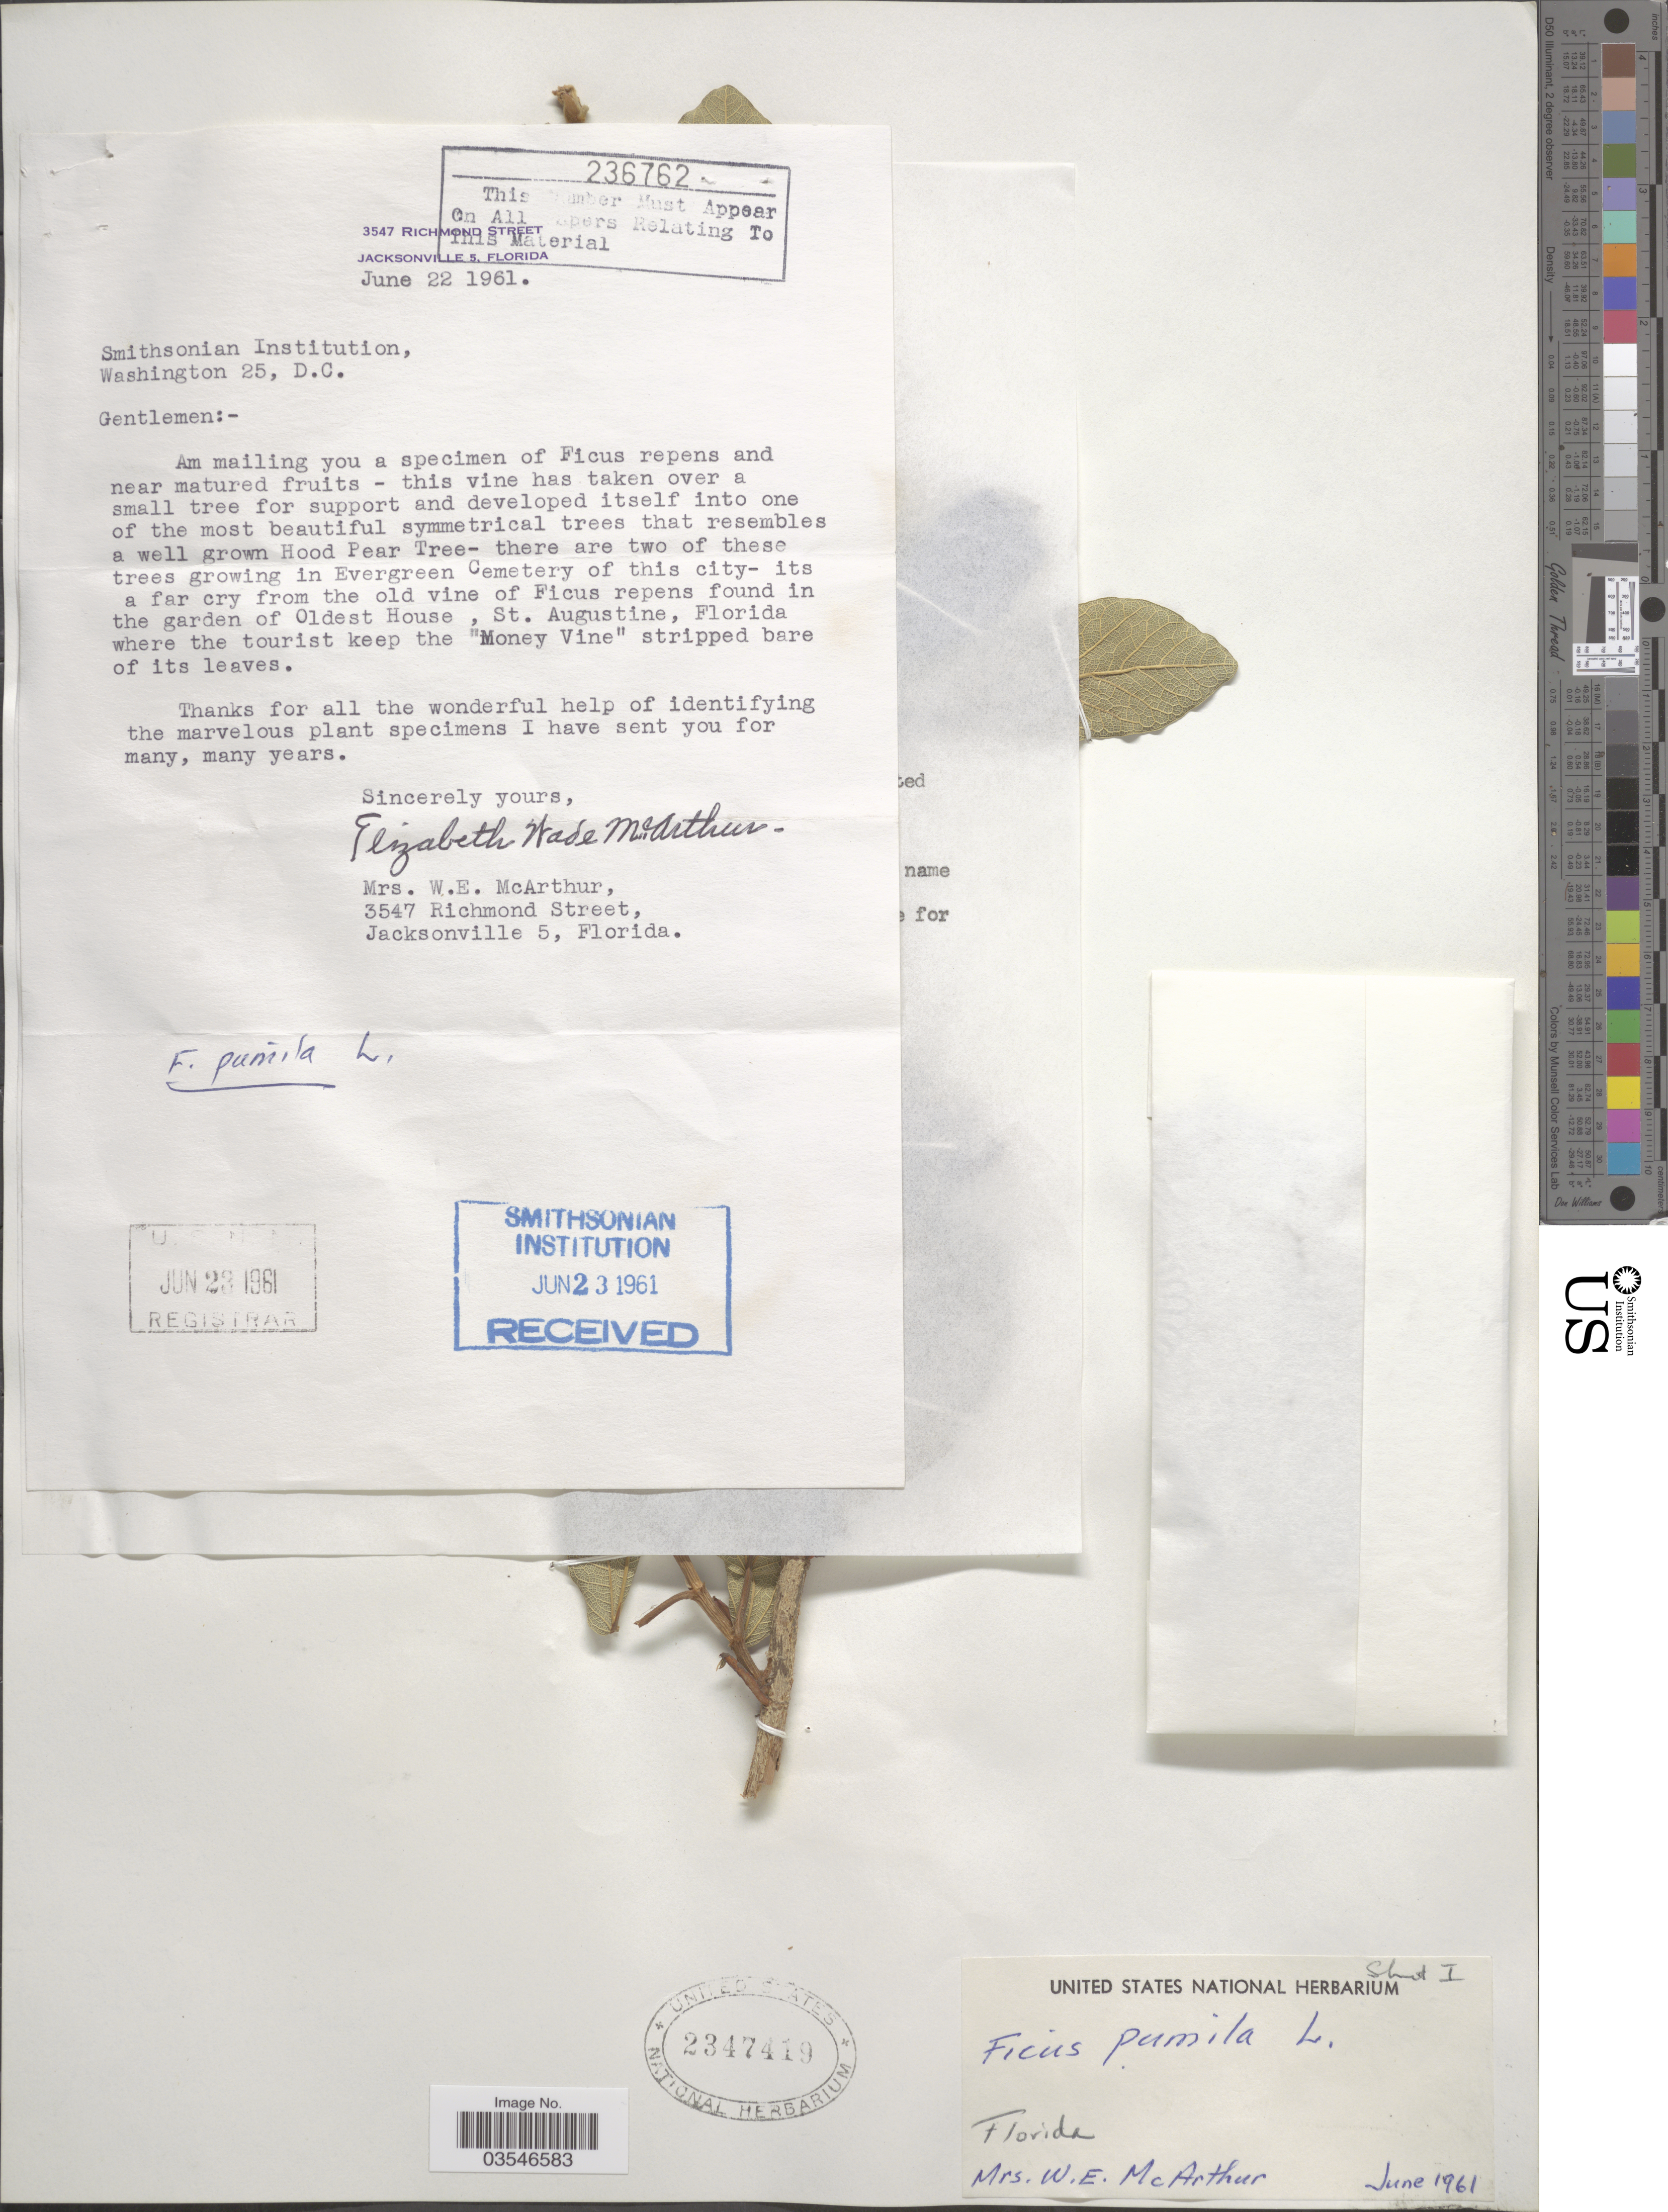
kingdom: Plantae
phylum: Tracheophyta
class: Magnoliopsida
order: Rosales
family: Moraceae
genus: Ficus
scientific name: Ficus pumila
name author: L.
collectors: W. McArthur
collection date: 1961-06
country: United States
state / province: Florida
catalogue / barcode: US 2347419